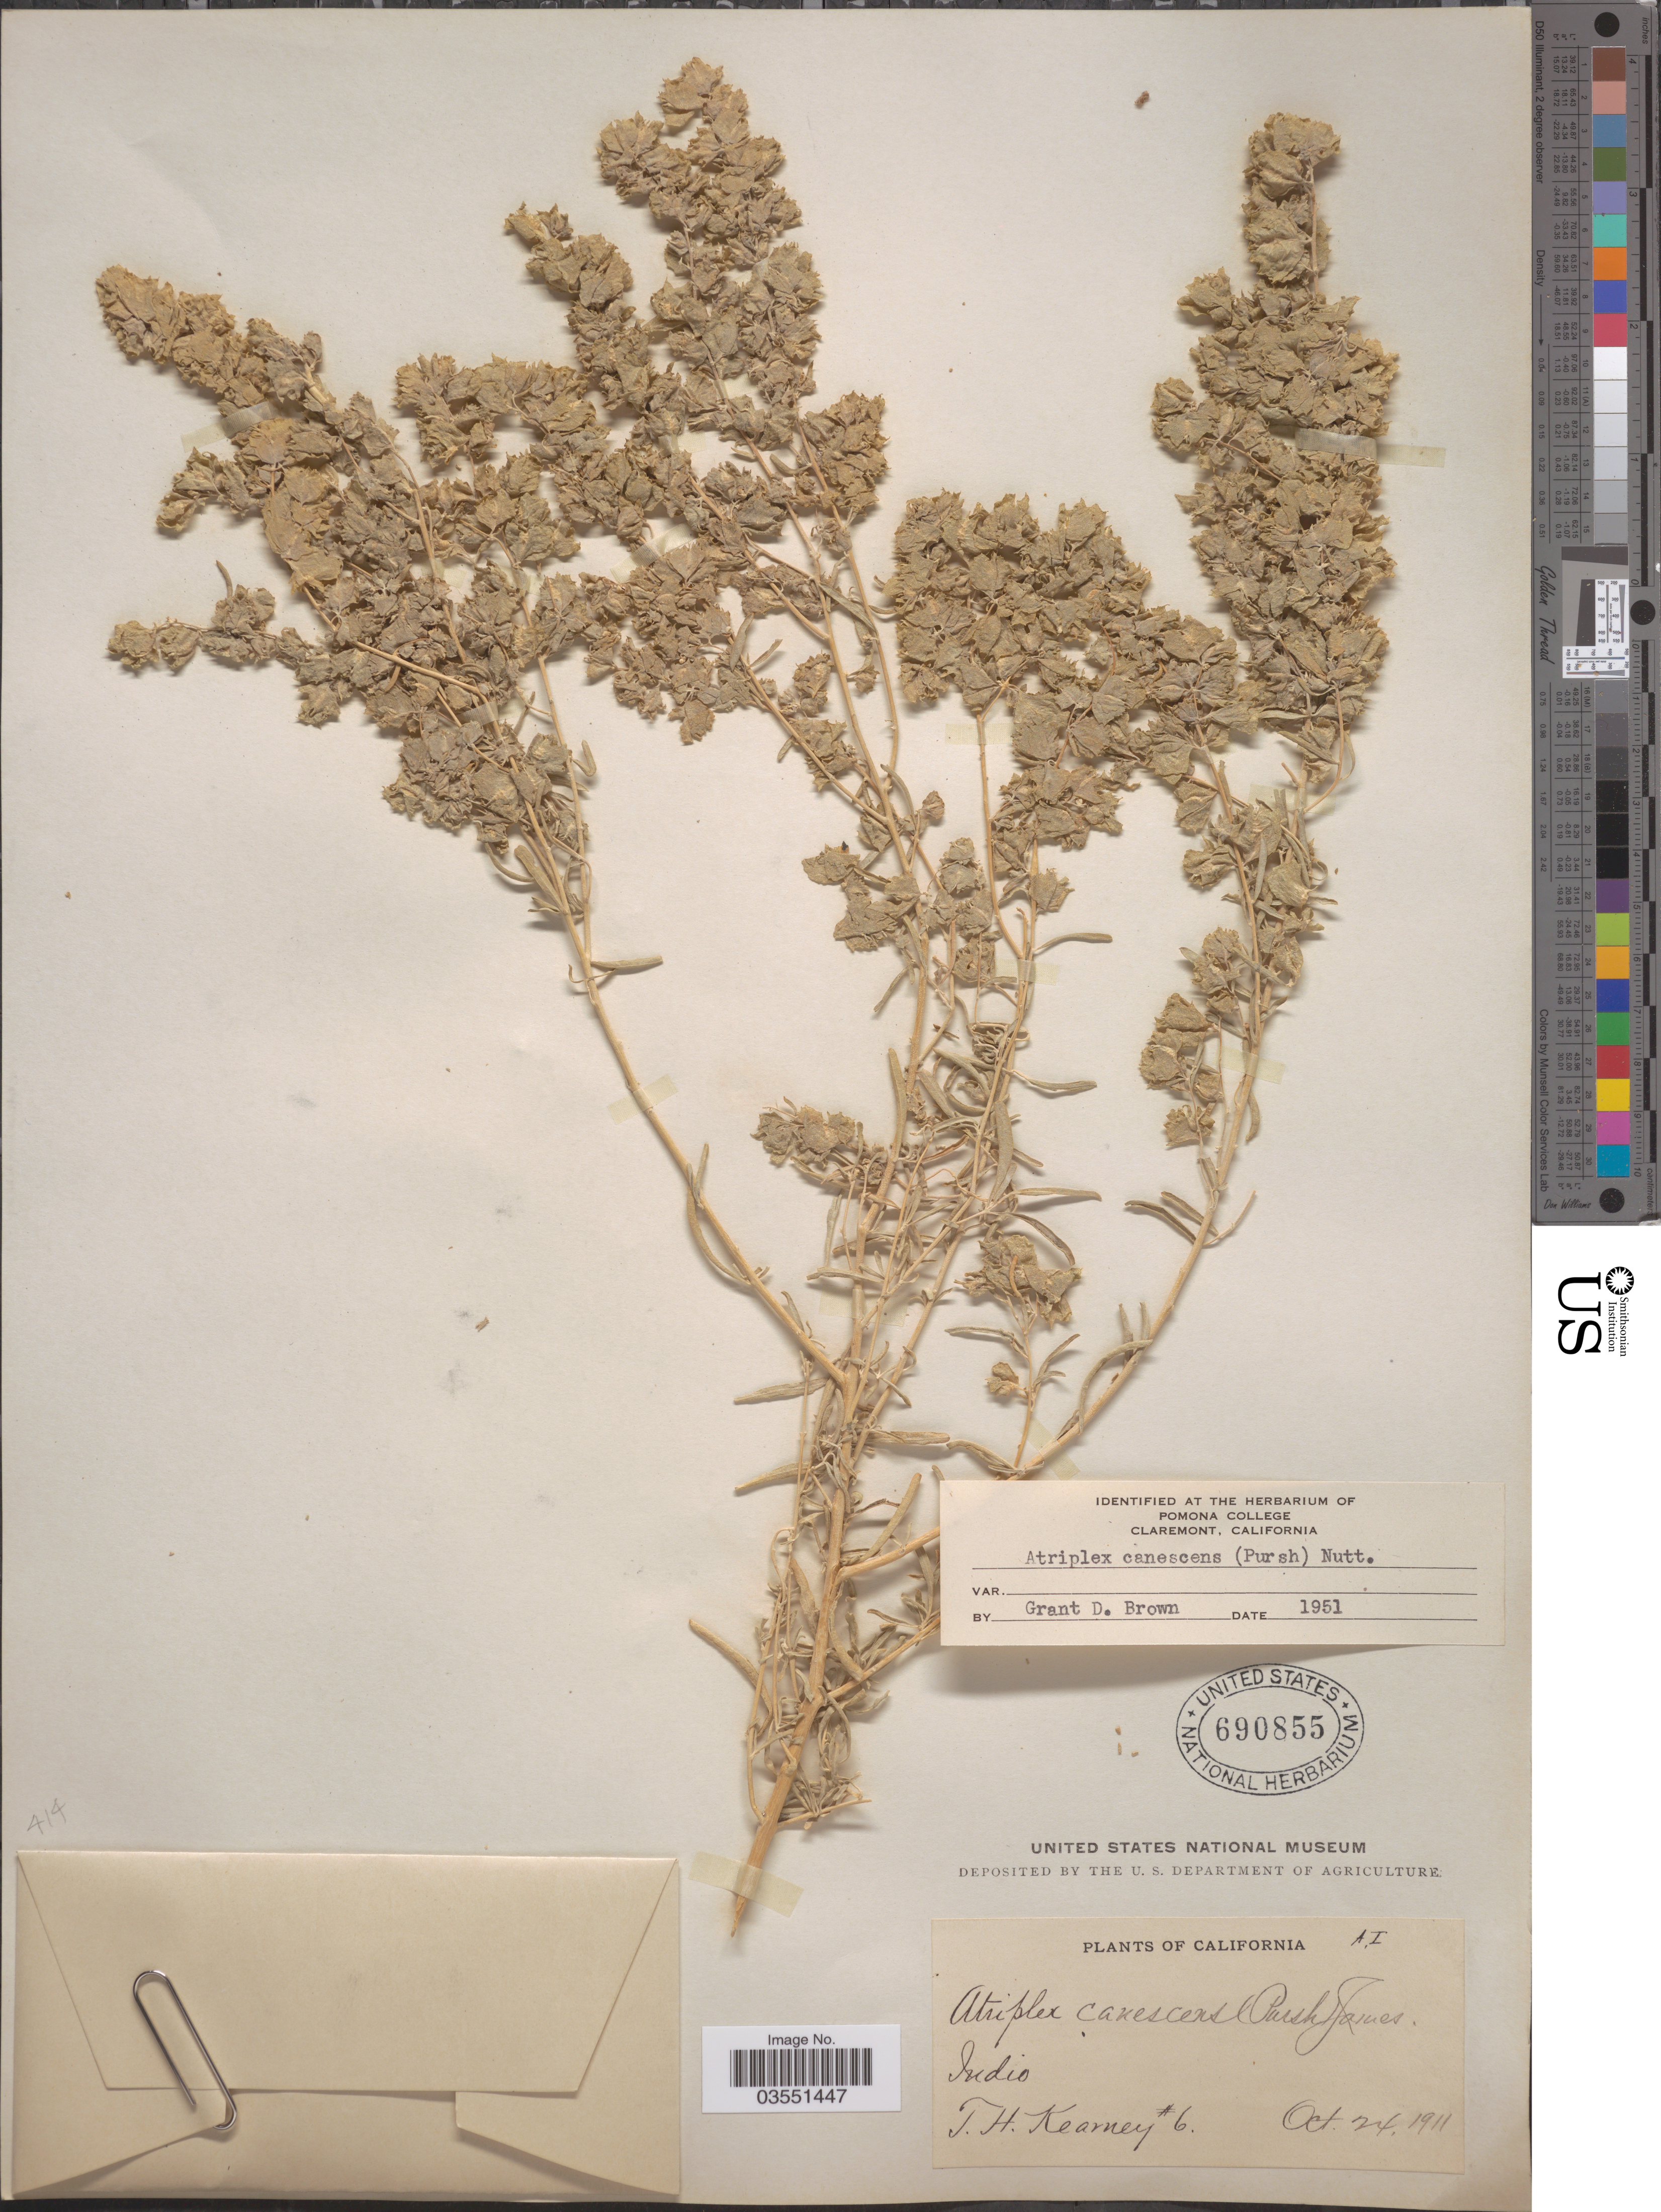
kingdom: Plantae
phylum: Tracheophyta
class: Magnoliopsida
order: Caryophyllales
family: Amaranthaceae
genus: Atriplex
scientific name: Atriplex canescens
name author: (Pursh) Nutt.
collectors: T. H. Kearney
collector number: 6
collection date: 1911-10-24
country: United States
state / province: California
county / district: Riverside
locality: Indio.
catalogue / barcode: US 690855